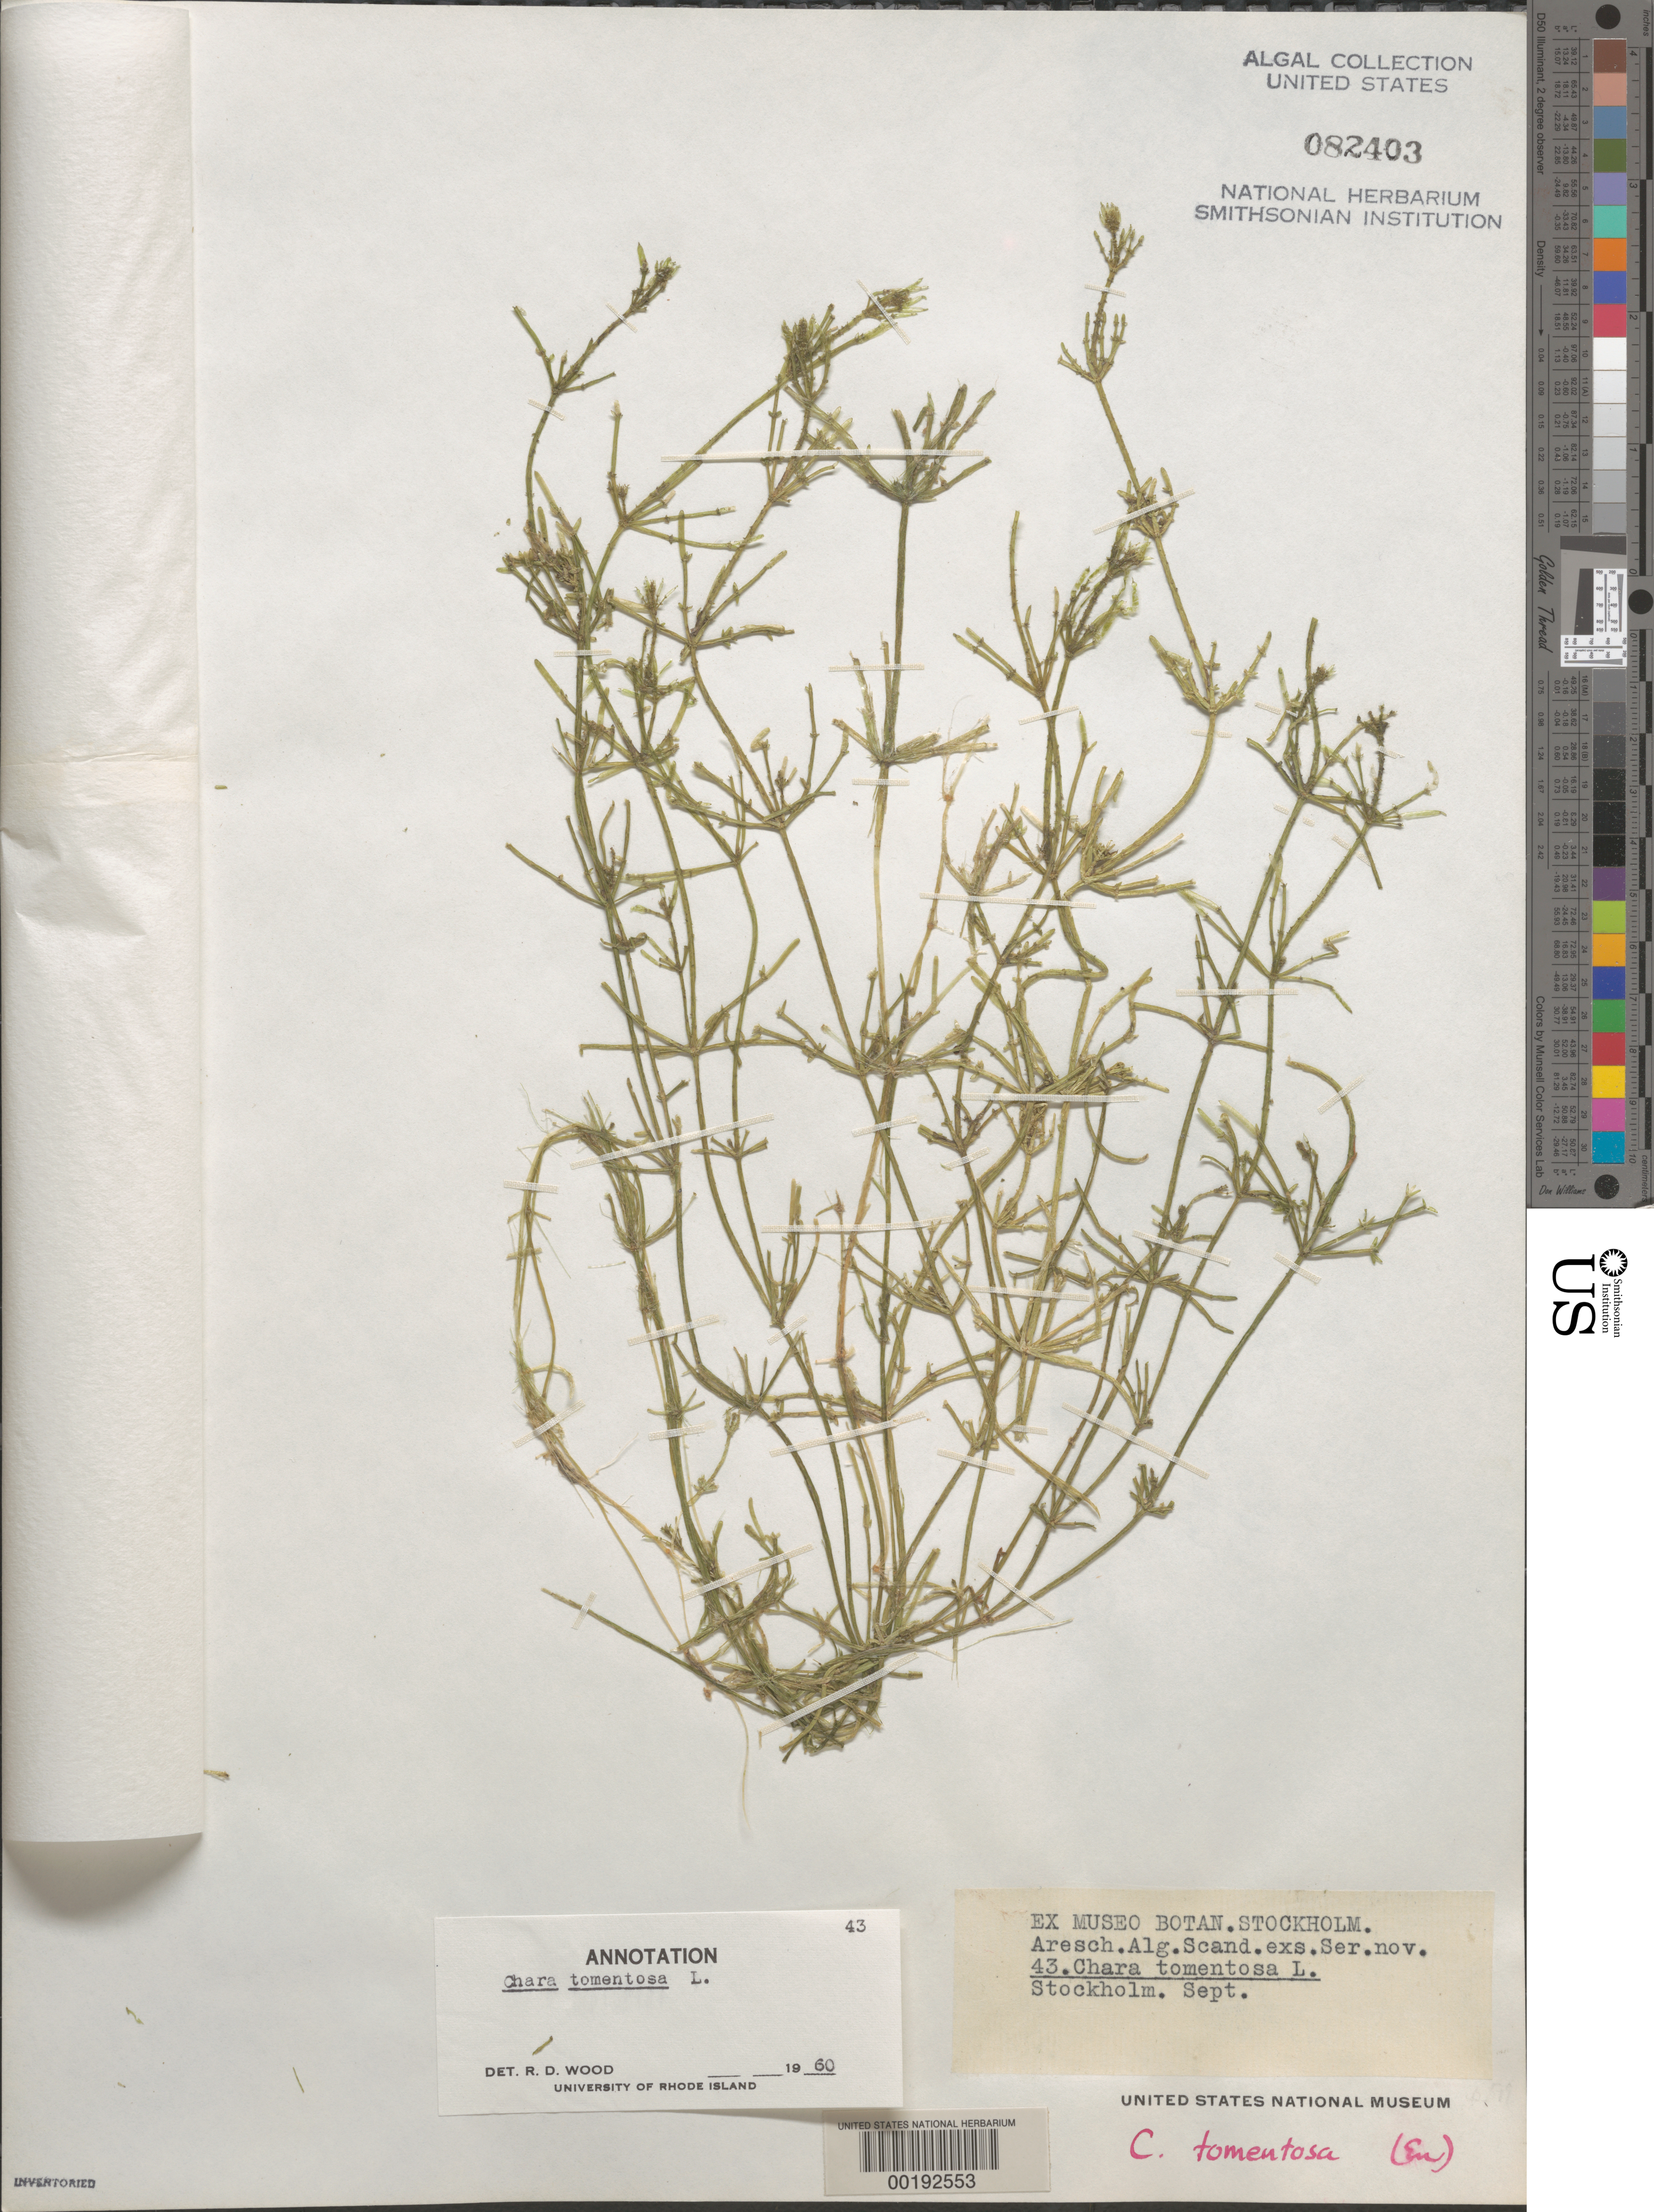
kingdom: Plantae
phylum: Charophyta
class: Charophyceae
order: Charales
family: Characeae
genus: Chara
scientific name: Chara tomentosa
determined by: Wood, R. D.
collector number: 43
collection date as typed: Sep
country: Sweden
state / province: Stockholm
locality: Stockholm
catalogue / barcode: US 82403